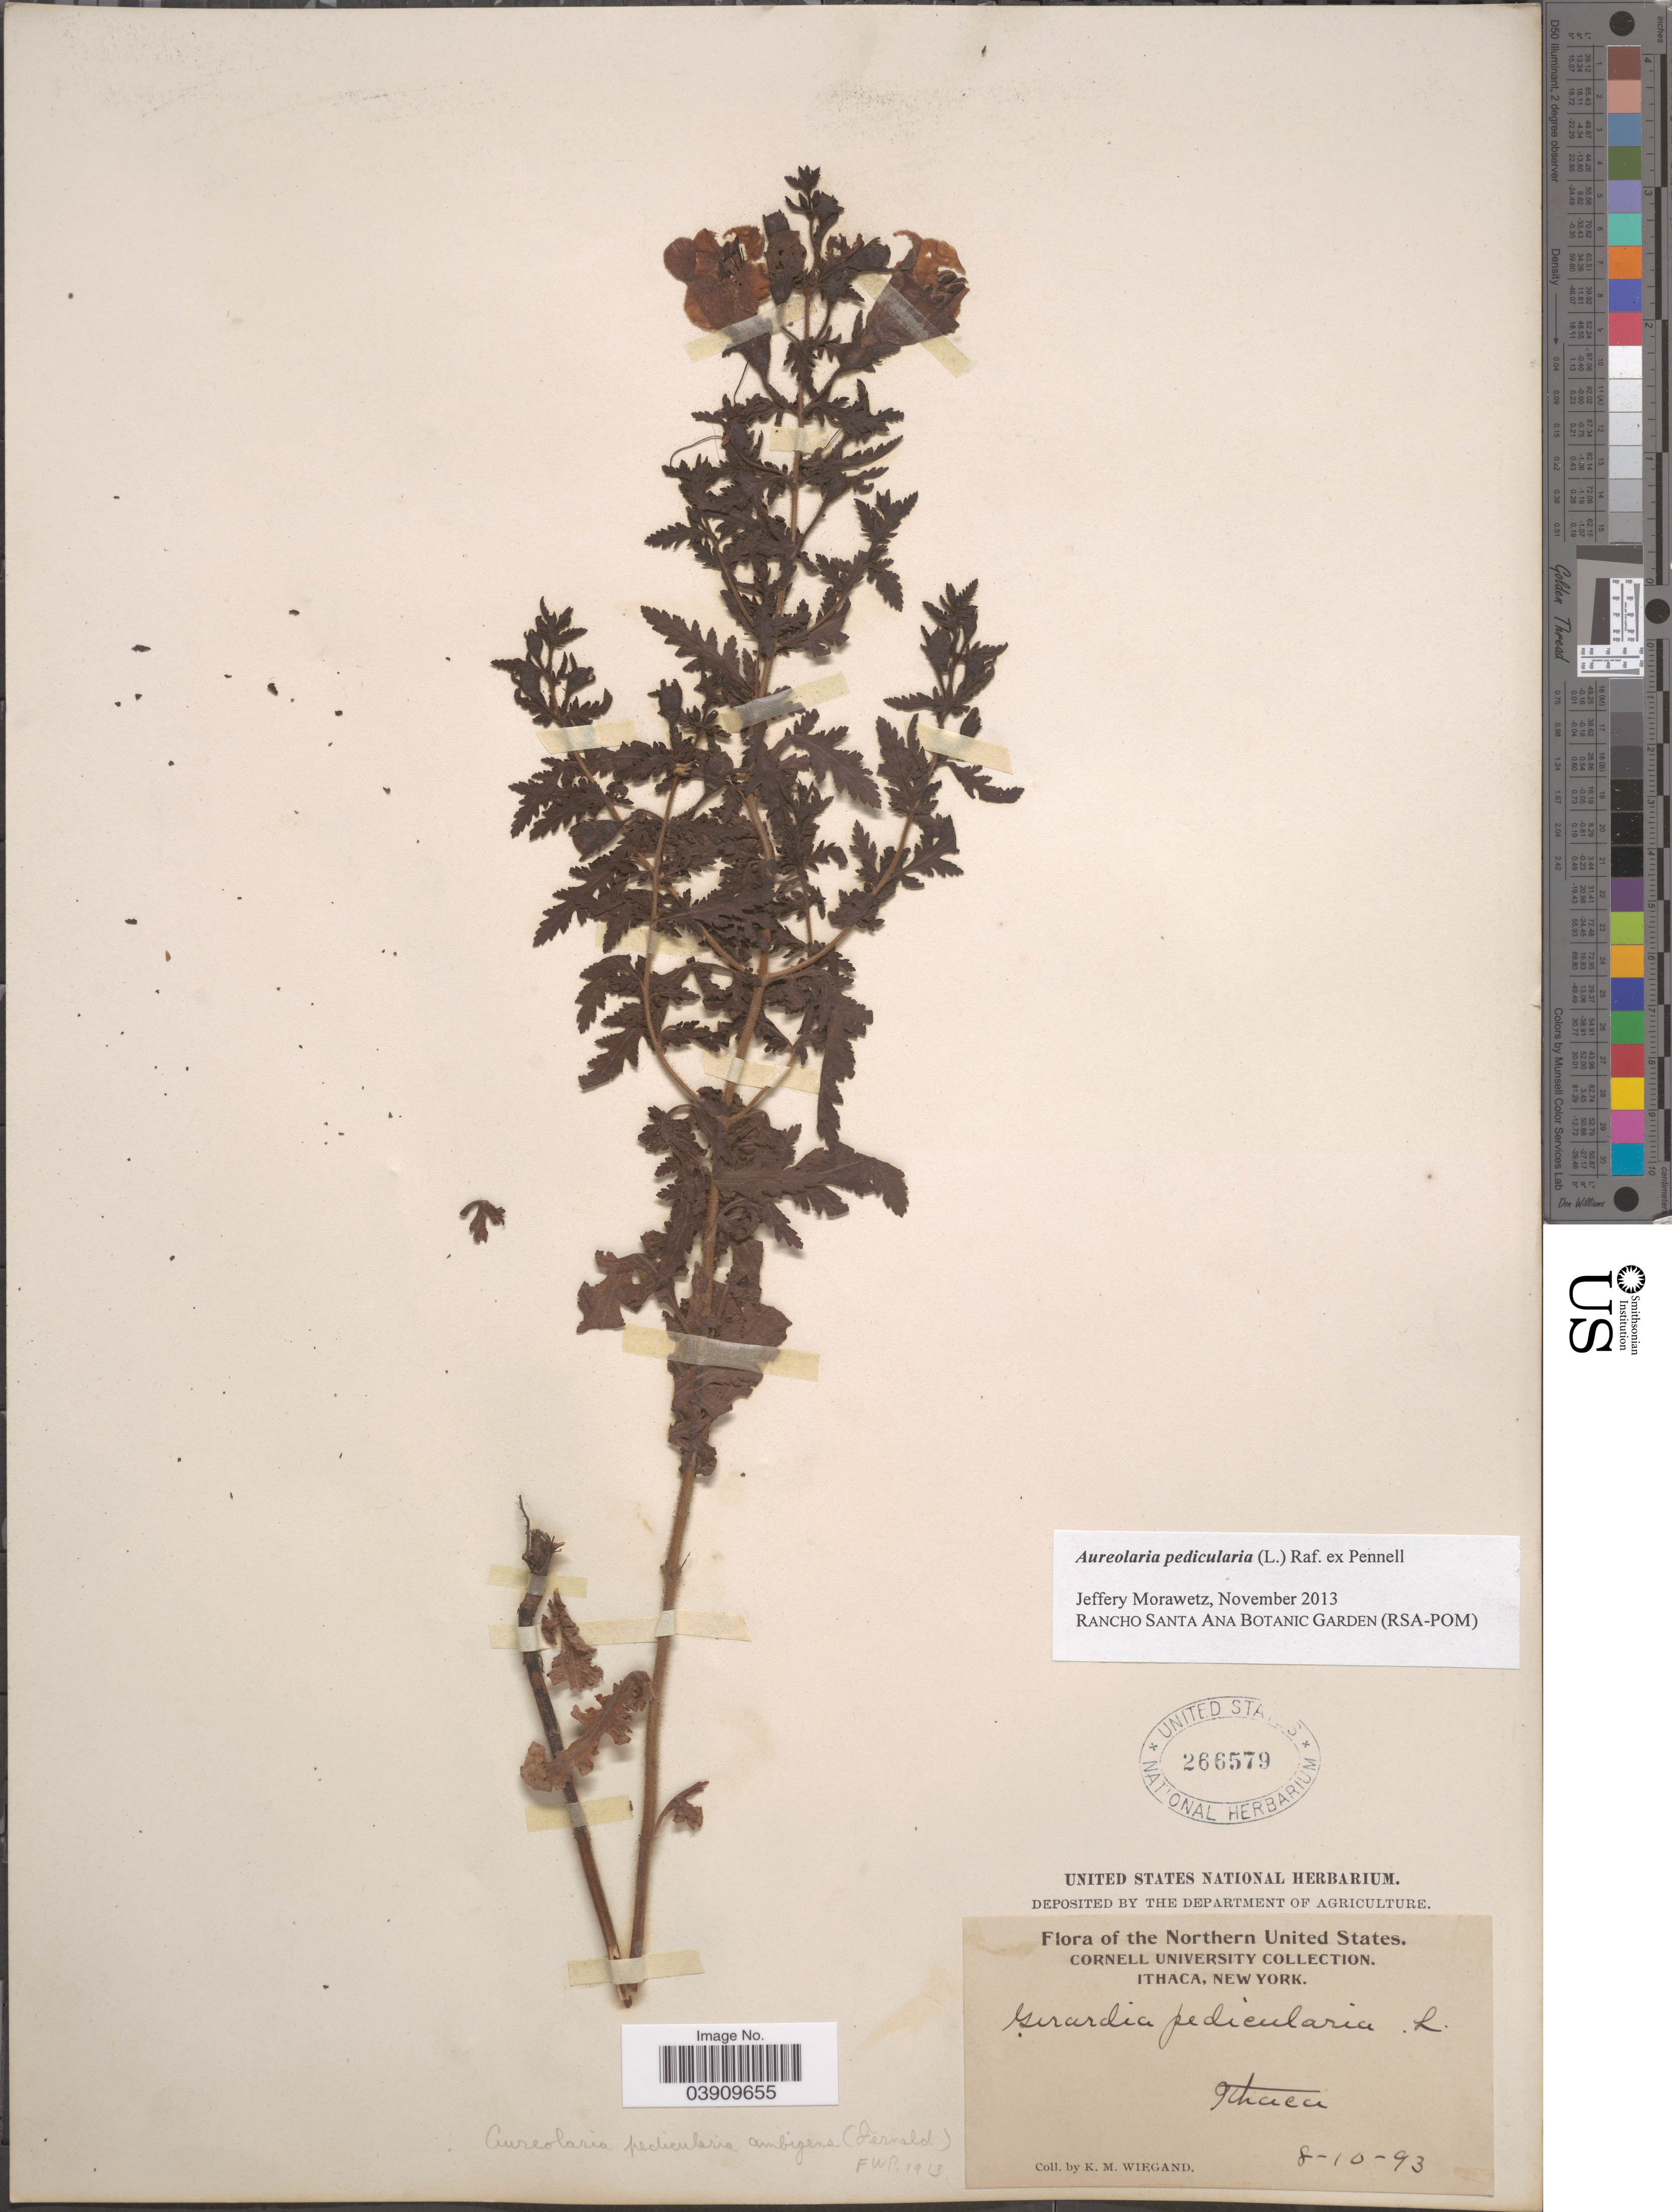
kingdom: Plantae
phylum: Tracheophyta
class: Magnoliopsida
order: Lamiales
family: Orobanchaceae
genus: Aureolaria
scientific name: Aureolaria pedicularia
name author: (L.) Raf. ex Farw.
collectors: K. M. Wiegand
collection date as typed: Transcribed d/m/y: 10/8/93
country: United States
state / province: New York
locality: The Northern United States. Ithaca.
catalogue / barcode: US 266579